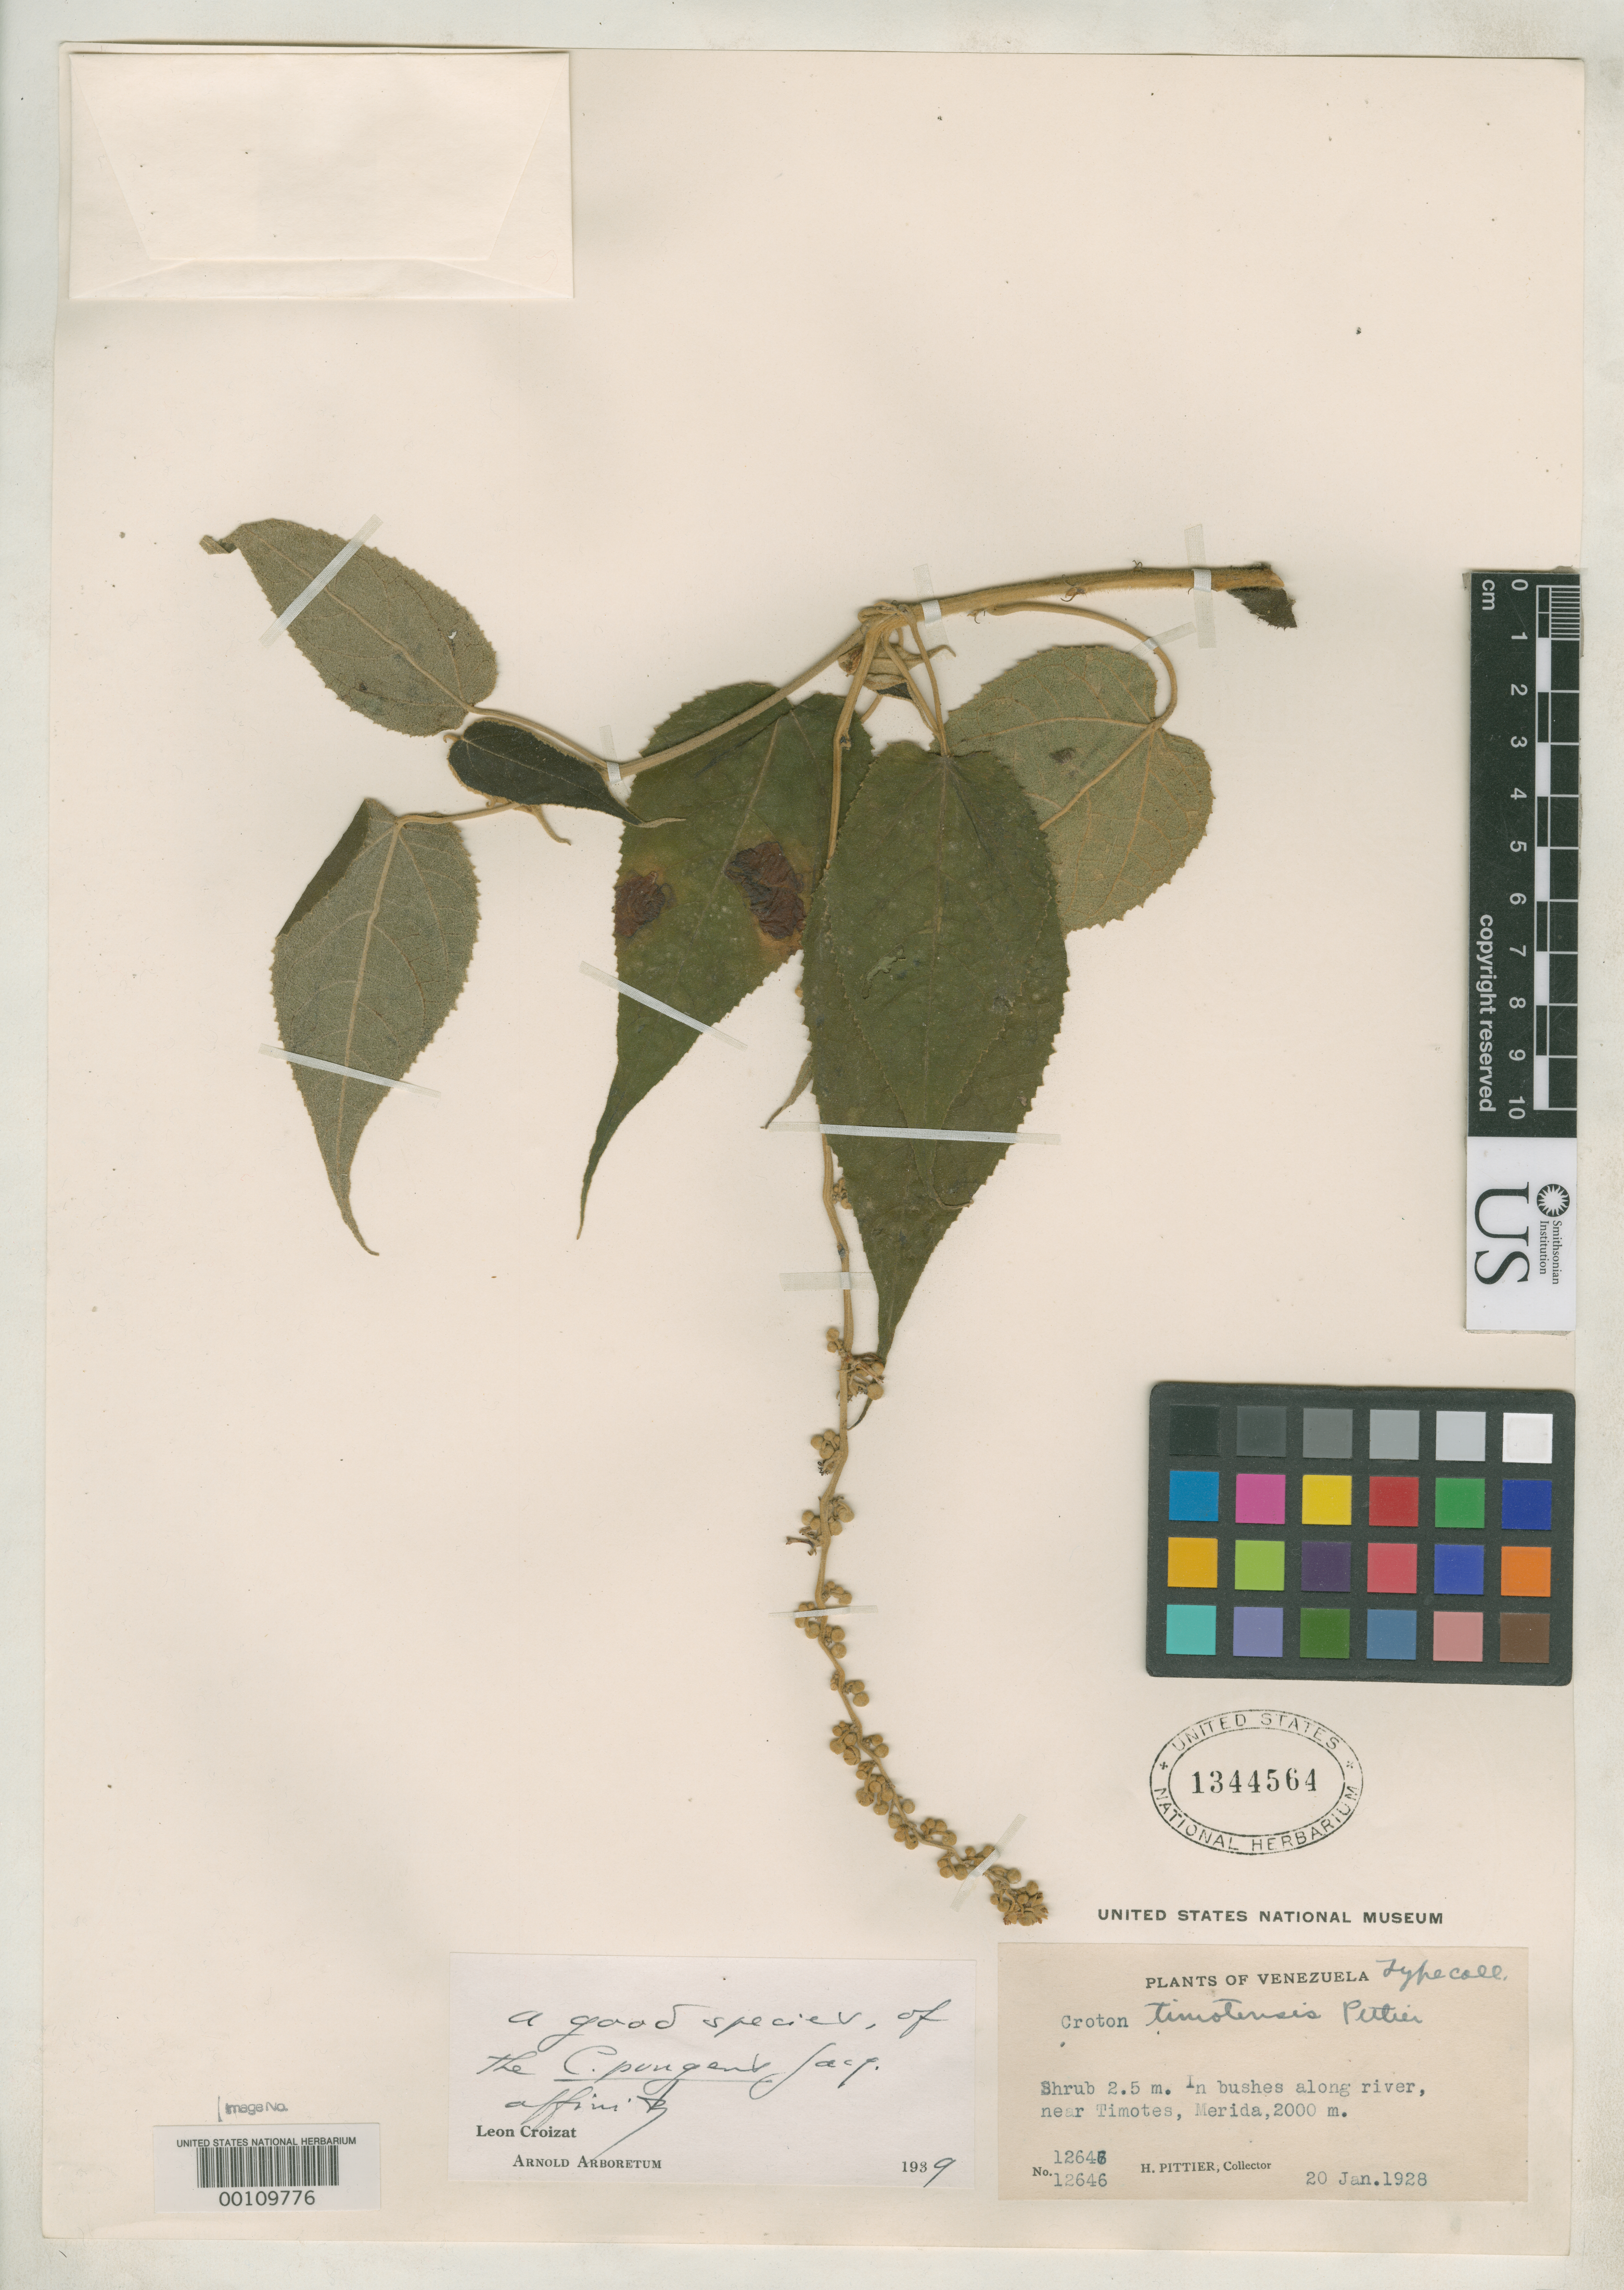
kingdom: Plantae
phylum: Tracheophyta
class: Magnoliopsida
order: Malpighiales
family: Euphorbiaceae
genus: Croton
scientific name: Croton timotensis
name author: Pittier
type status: Type Collection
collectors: H. F. Pittier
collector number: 12646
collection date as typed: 20 Jan 1928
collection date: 1928-01-20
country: Venezuela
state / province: Mérida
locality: Near Timotes.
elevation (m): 2000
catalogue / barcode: US 1344564